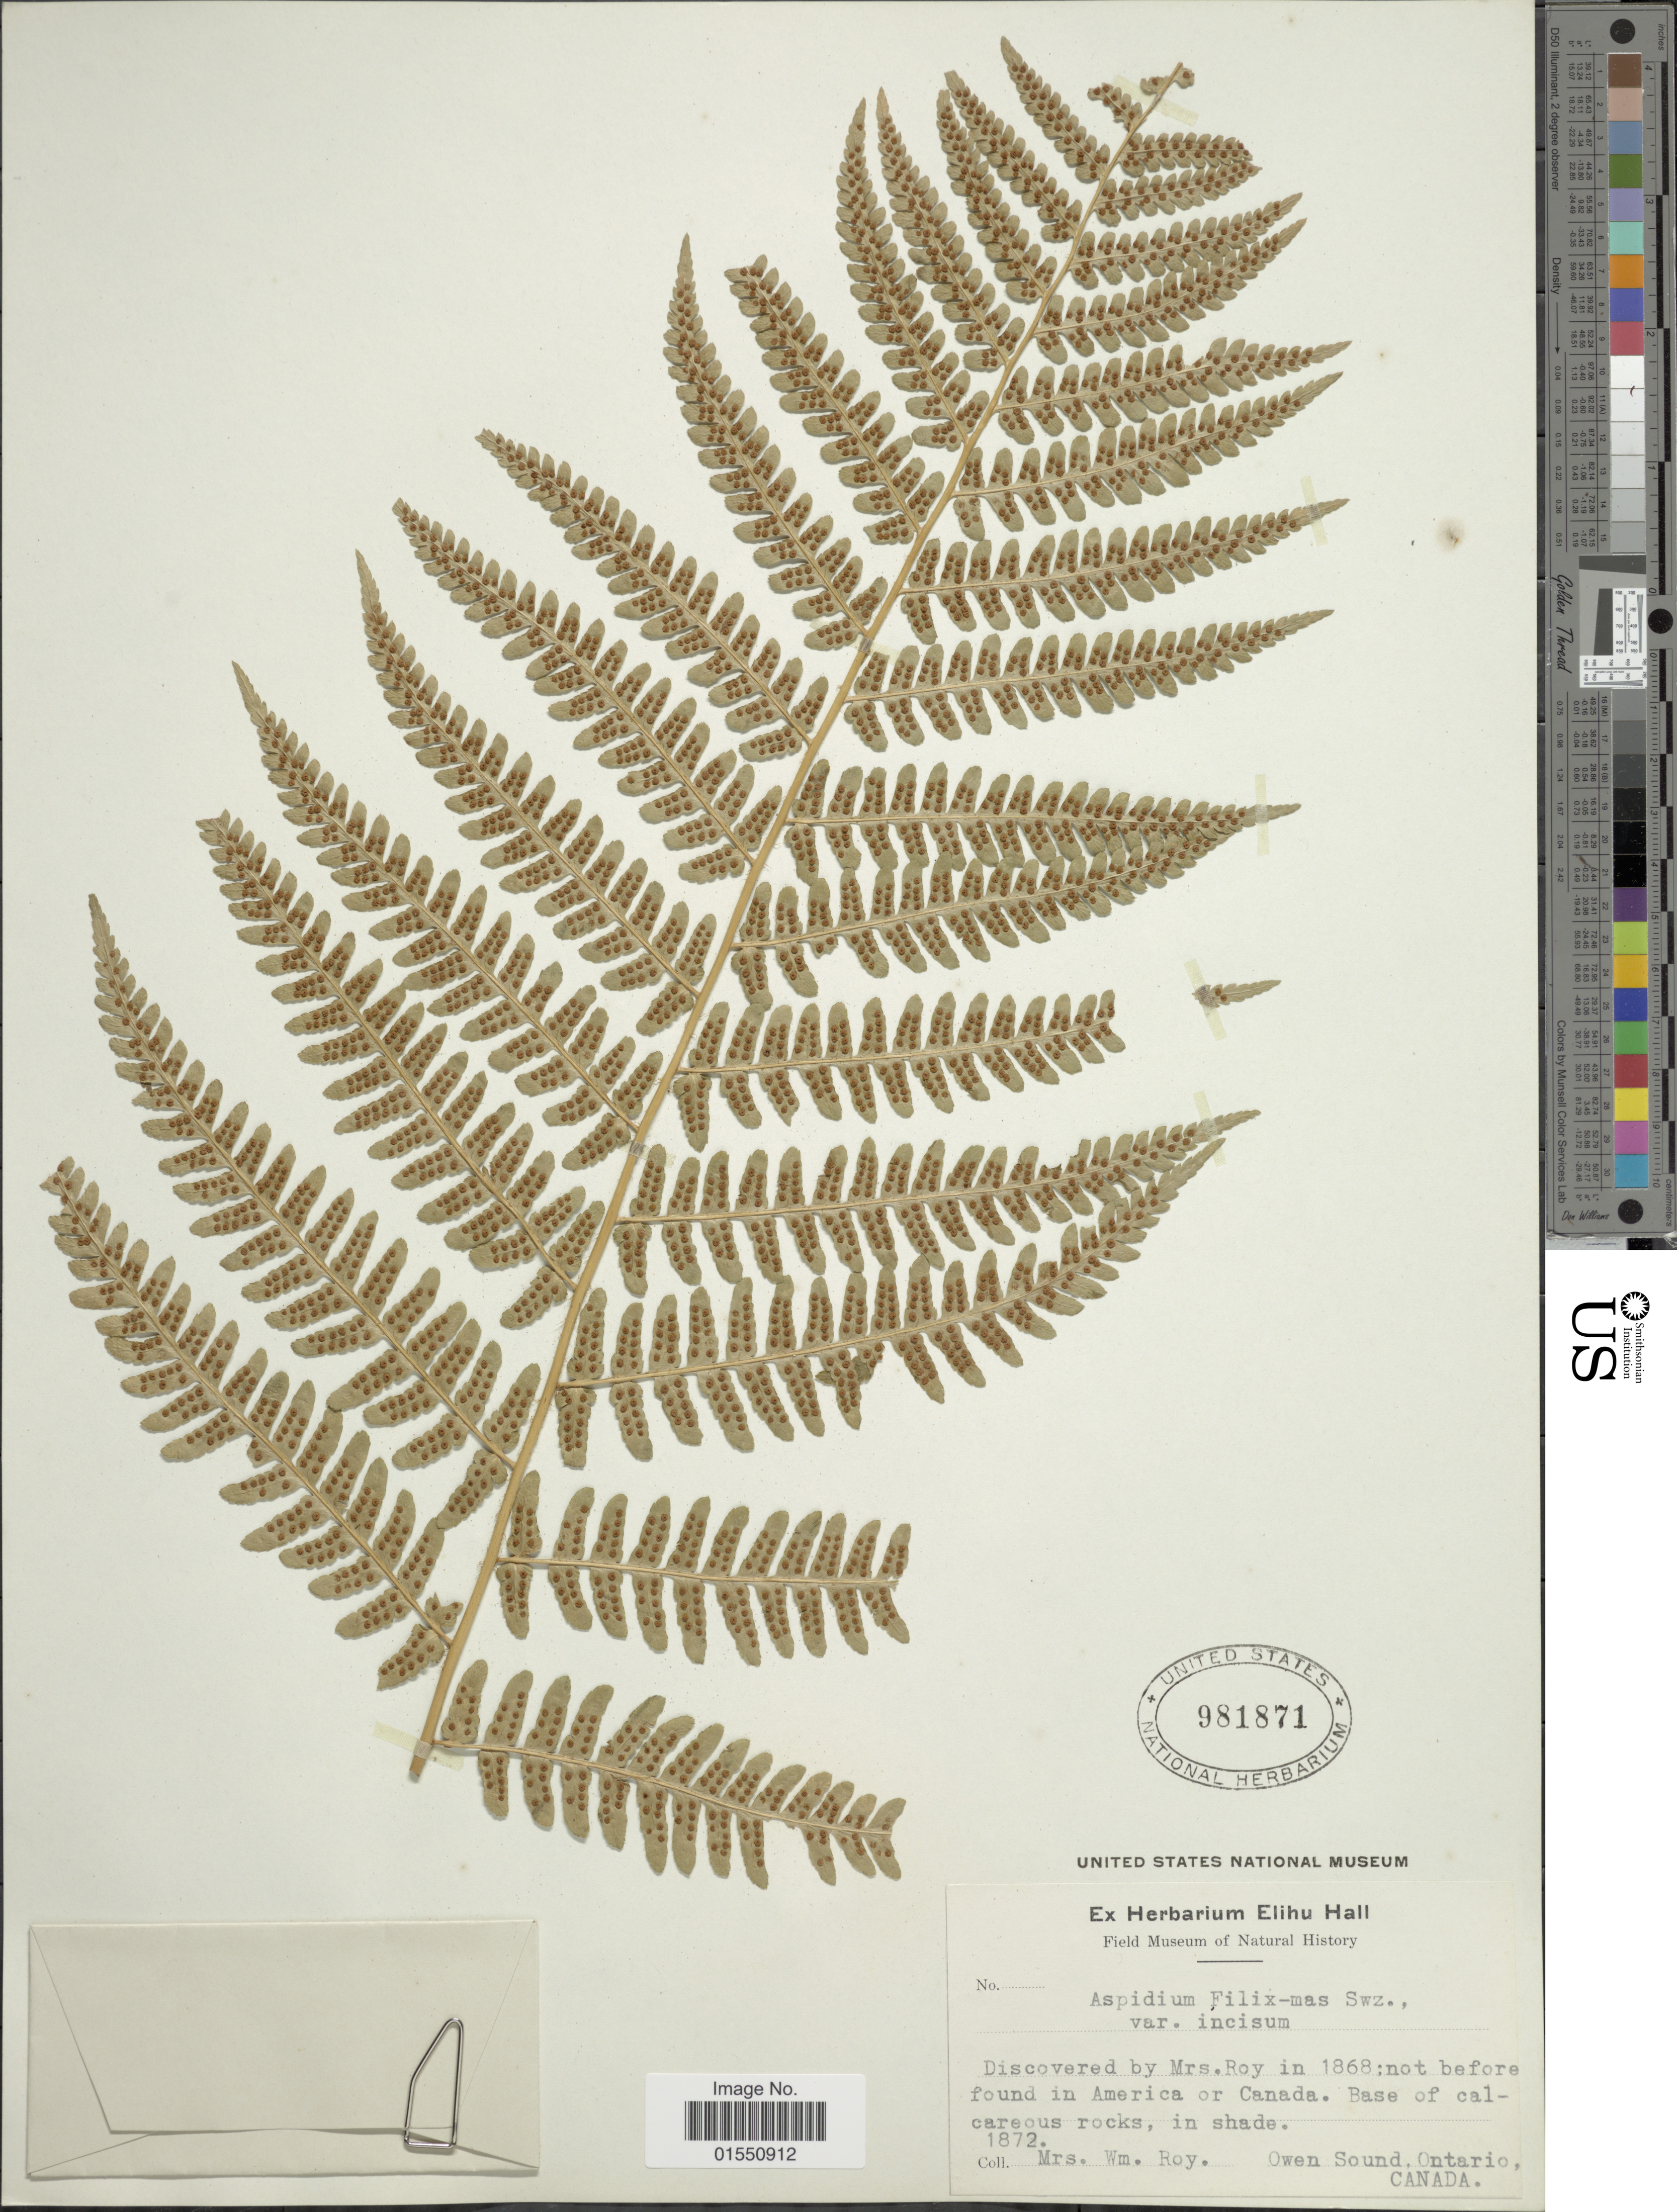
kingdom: Plantae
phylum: Tracheophyta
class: Polypodiopsida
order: Polypodiales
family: Dryopteridaceae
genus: Dryopteris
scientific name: Dryopteris filix-mas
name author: (L.) Schott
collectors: W. Roy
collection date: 1868/1872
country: Canada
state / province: Ontario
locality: Owen Sound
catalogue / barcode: US 981871